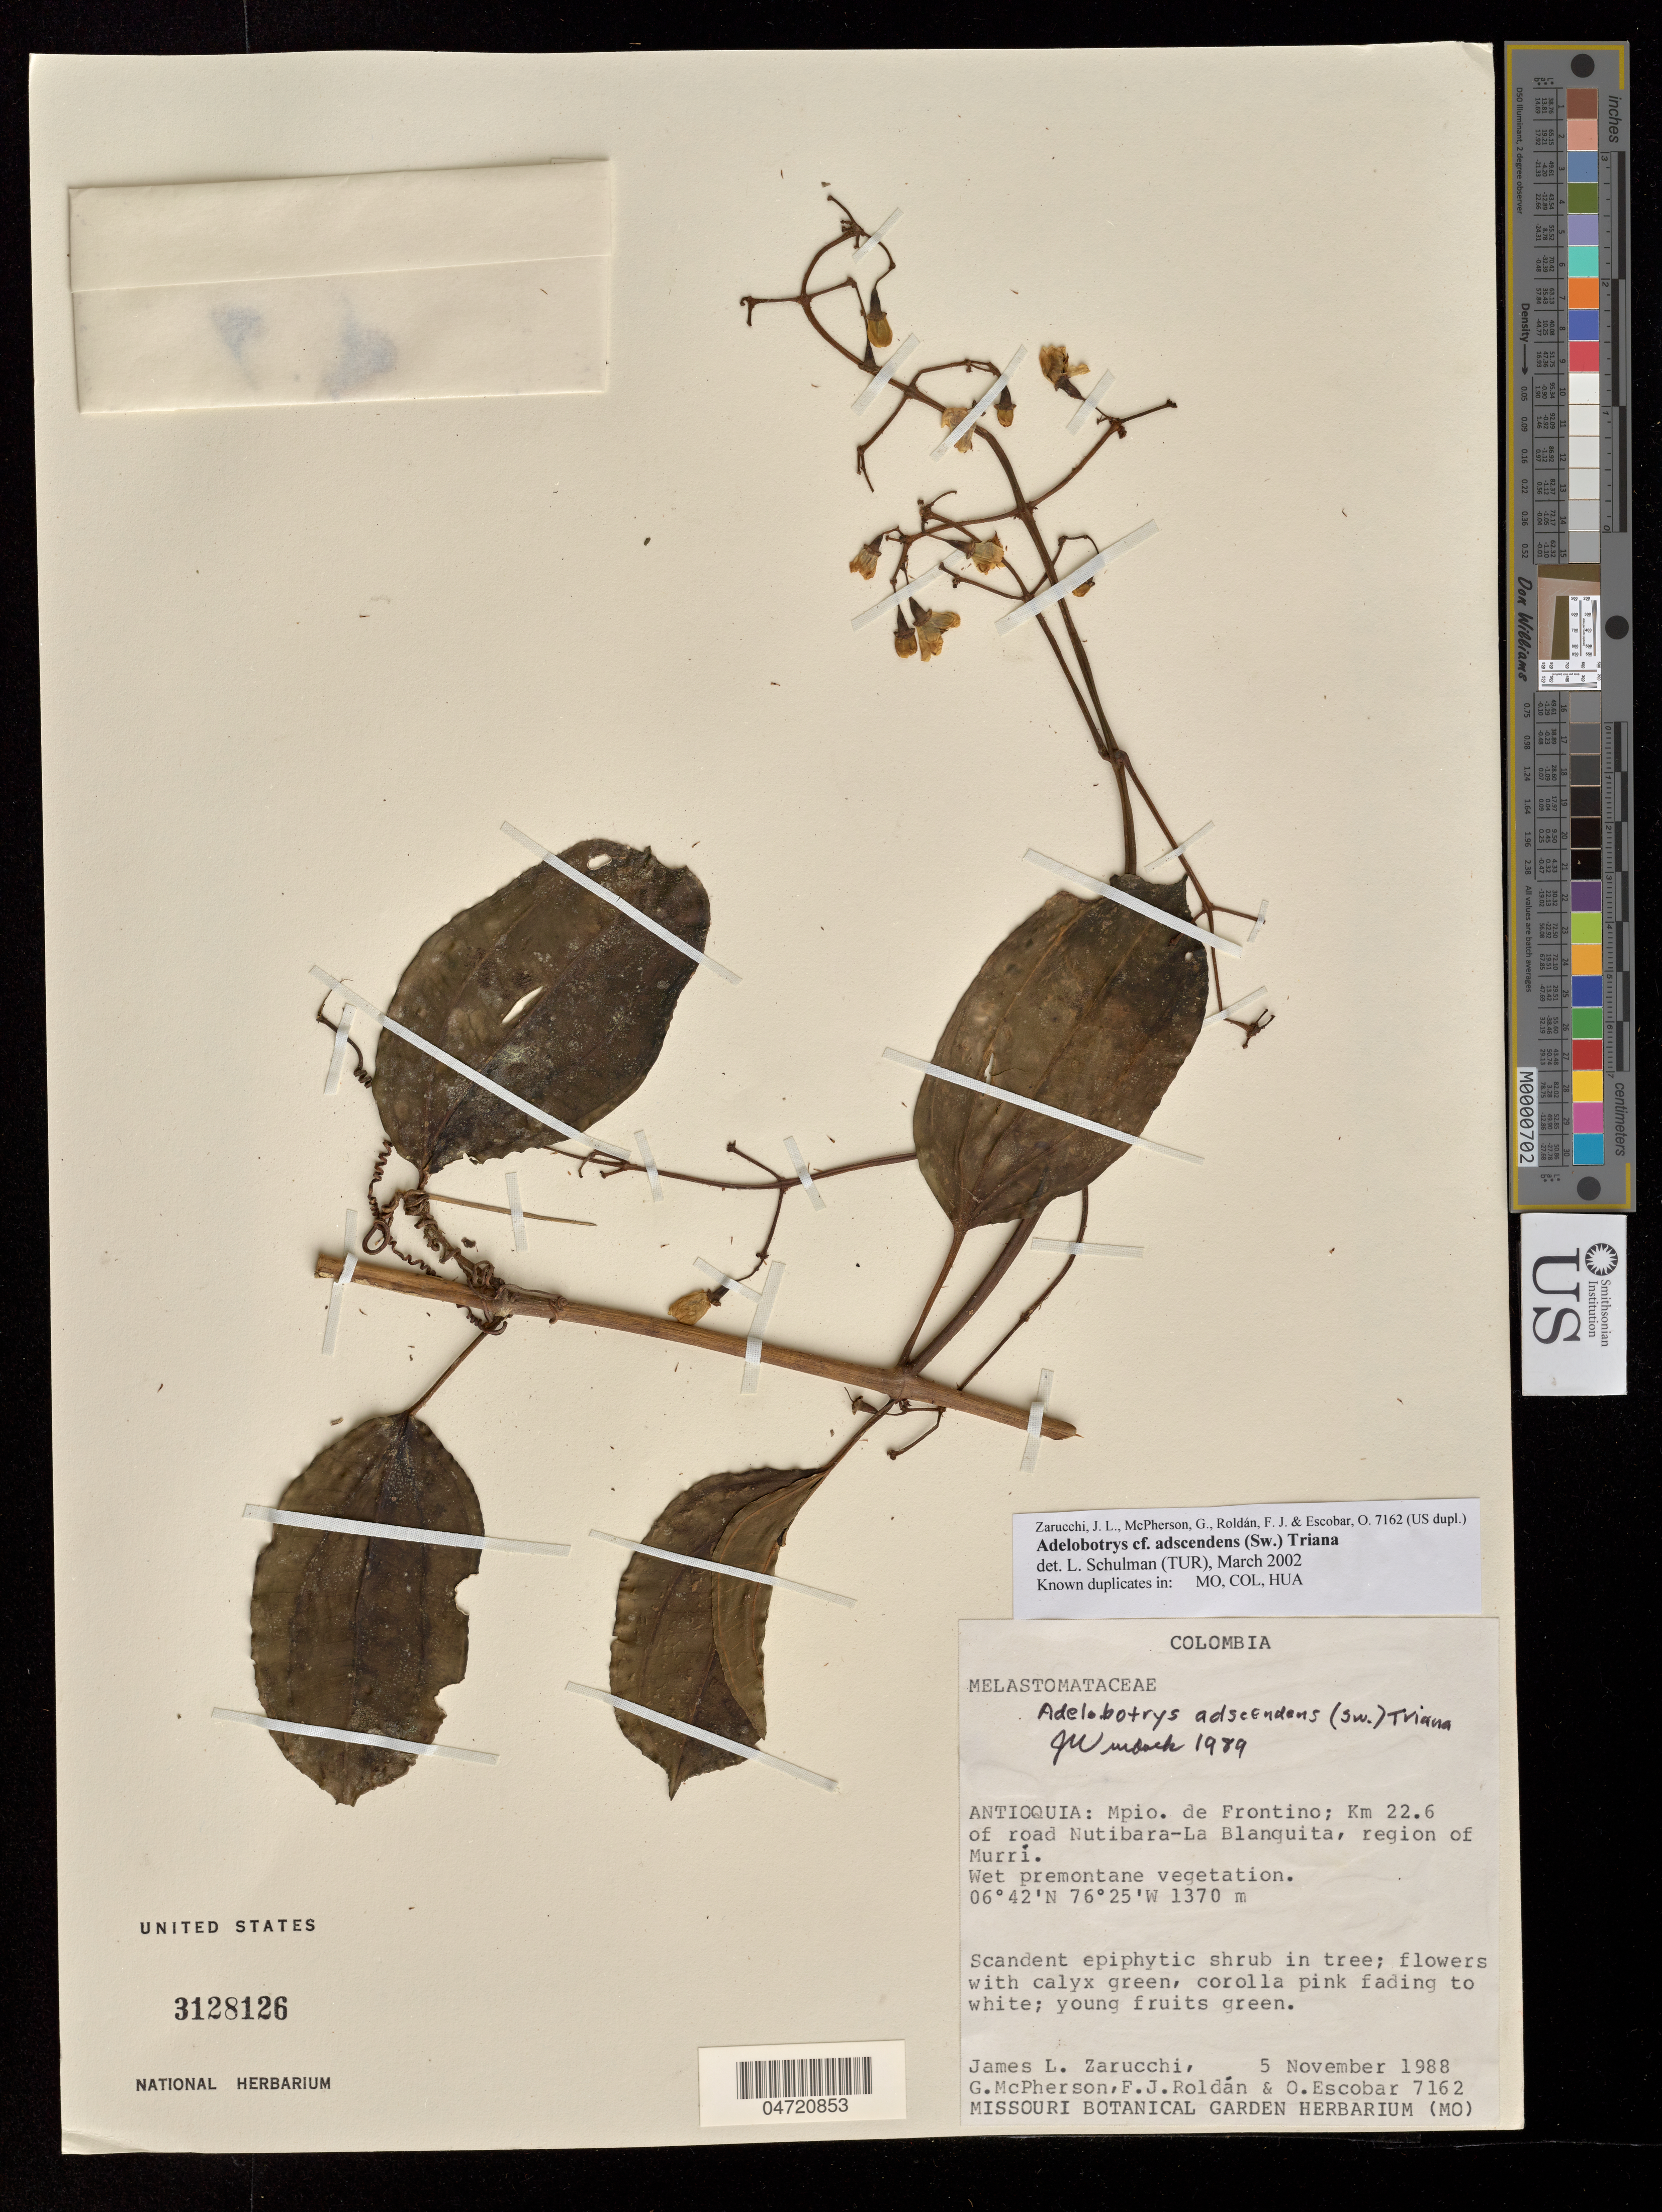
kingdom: Plantae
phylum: Tracheophyta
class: Magnoliopsida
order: Myrtales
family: Melastomataceae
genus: Adelobotrys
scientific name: Adelobotrys adscendens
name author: (Sw.) Triana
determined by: Schulman, Leif, (TUR), University of Turku (FINLAND)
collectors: J. L. Zarucchi, G. D. McPherson, F. J. Roldán & O. D. Escobar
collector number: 7162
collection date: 1988-11-05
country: Colombia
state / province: Antioquia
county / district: Frontino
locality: Km 22.6 of road Nutibara-La Blanquita, region of Murri.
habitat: Wet premontane vegetation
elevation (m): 1370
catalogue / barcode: US 3128126